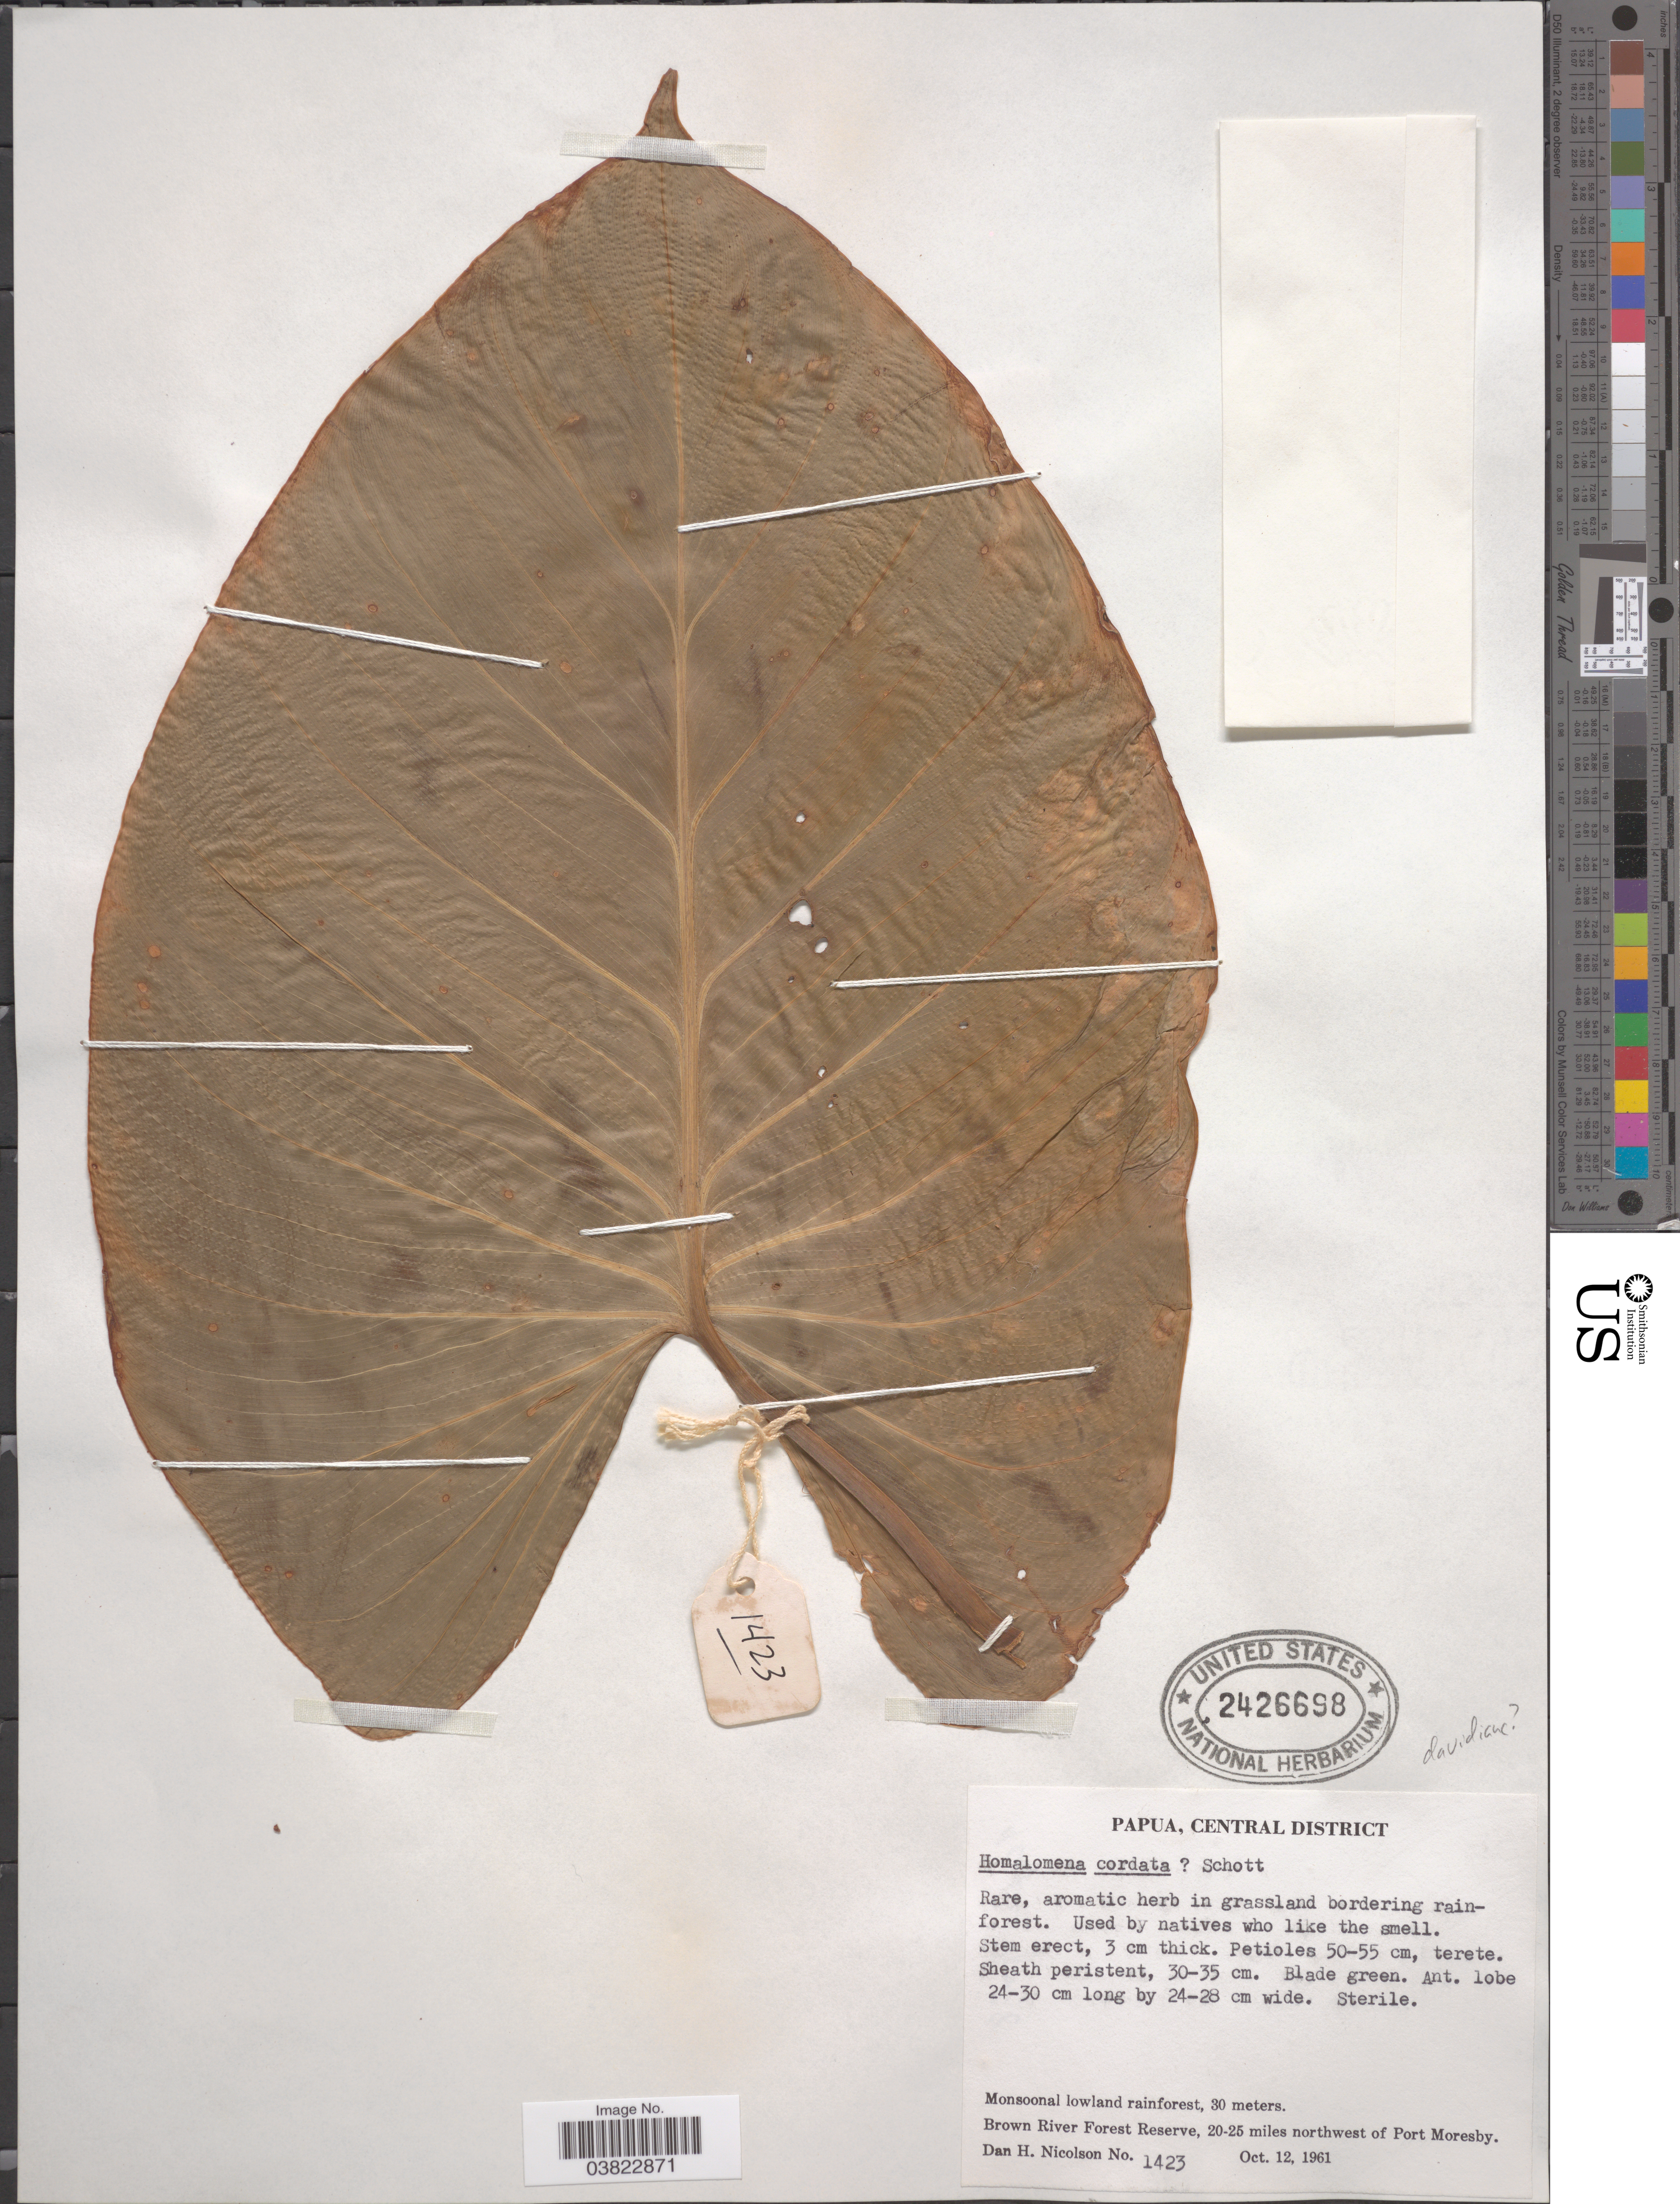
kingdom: Plantae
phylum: Tracheophyta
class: Liliopsida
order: Alismatales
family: Araceae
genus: Homalomena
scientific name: Homalomena davidiana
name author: A. Hay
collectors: D. H. Nicolson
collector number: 1423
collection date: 1961-10-12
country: Papua New Guinea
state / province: Central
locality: Papua, Central District. Monsoonal lowland rainforest. Brown River Forest Reserve, 20-25 miles northwest of Port Moresby.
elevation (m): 30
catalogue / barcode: US 2426698